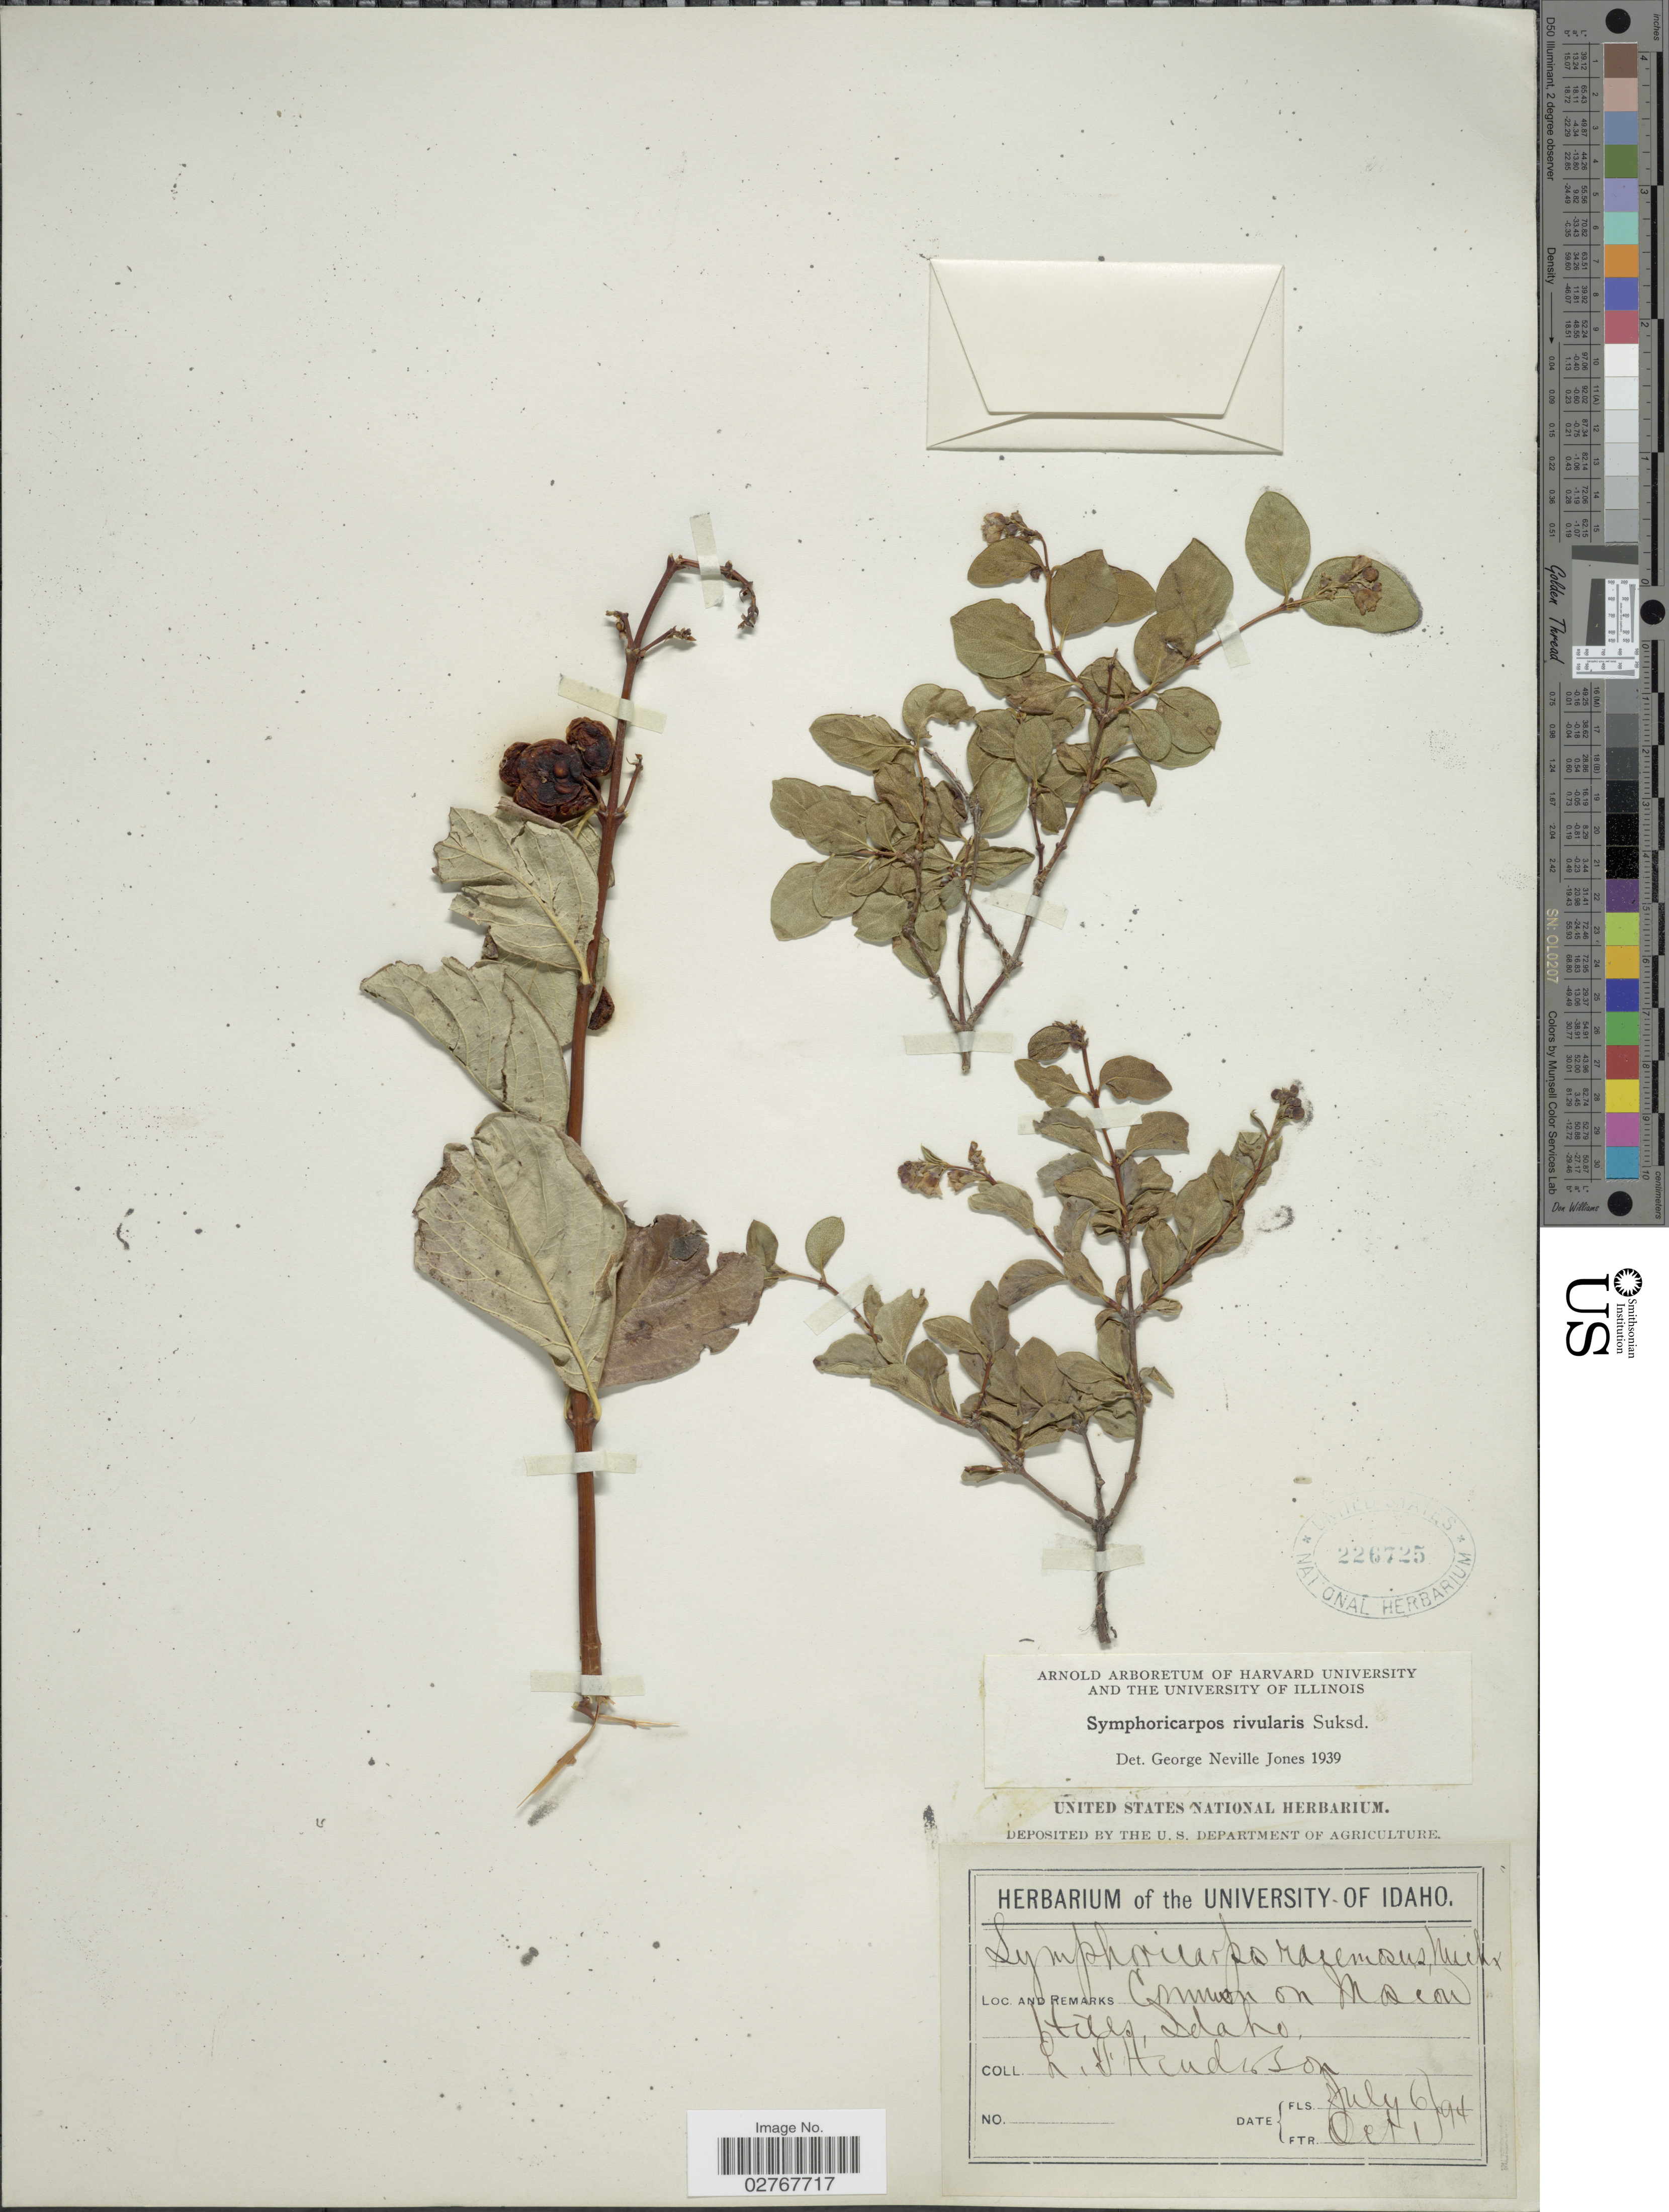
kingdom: Plantae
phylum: Tracheophyta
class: Magnoliopsida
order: Dipsacales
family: Caprifoliaceae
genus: Symphoricarpos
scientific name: Symphoricarpos rivularis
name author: Suksd.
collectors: L. Henderson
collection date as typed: Transcribed d/m/y: 6/7/94 to 1/10/94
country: United States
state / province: Idaho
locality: Common on Macon Hills.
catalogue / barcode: US 226725